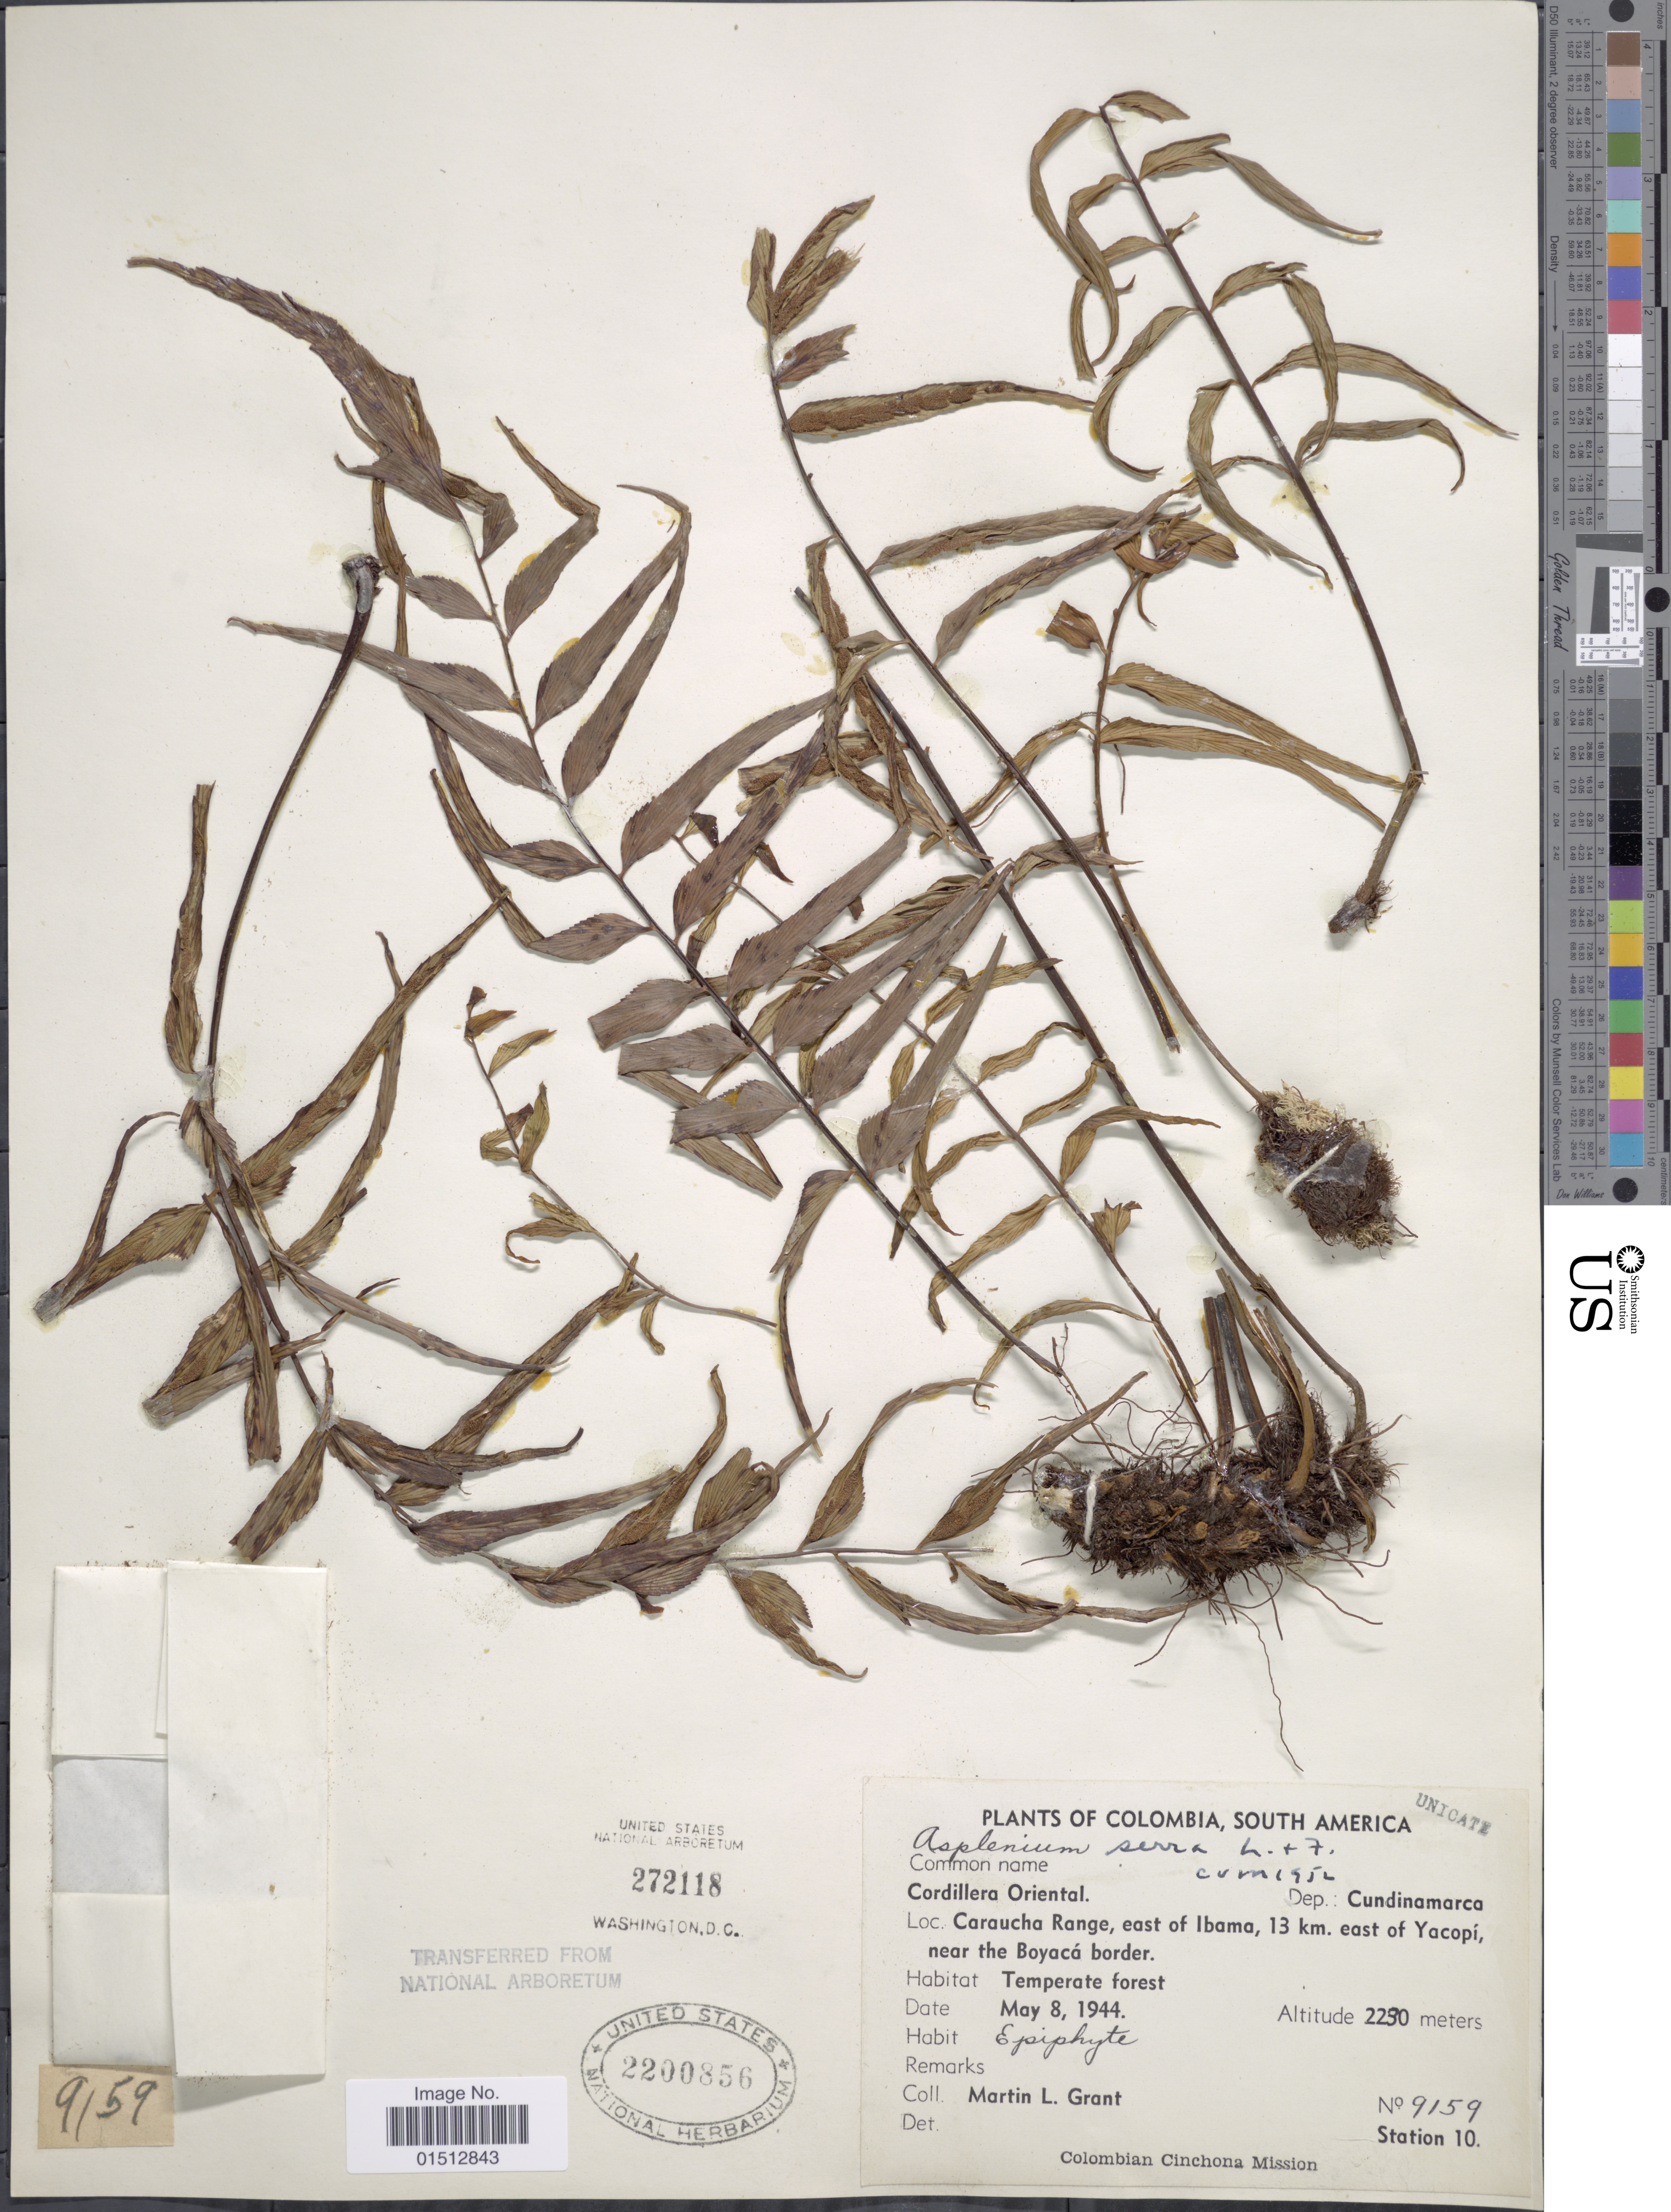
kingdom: Plantae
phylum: Tracheophyta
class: Polypodiopsida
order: Polypodiales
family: Aspleniaceae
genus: Asplenium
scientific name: Asplenium serra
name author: Langsd. & Fisch.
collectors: M. L. Grant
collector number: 9159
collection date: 1944-05-08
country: Colombia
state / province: Cundinamarca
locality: Colombia, South America, Cordillera Oriental, Dep.: Cundinamarca, Caraucha Range, east of Ibama, 13 km. east of Yacopi near the Boyaca border.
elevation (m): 2230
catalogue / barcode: US 272118